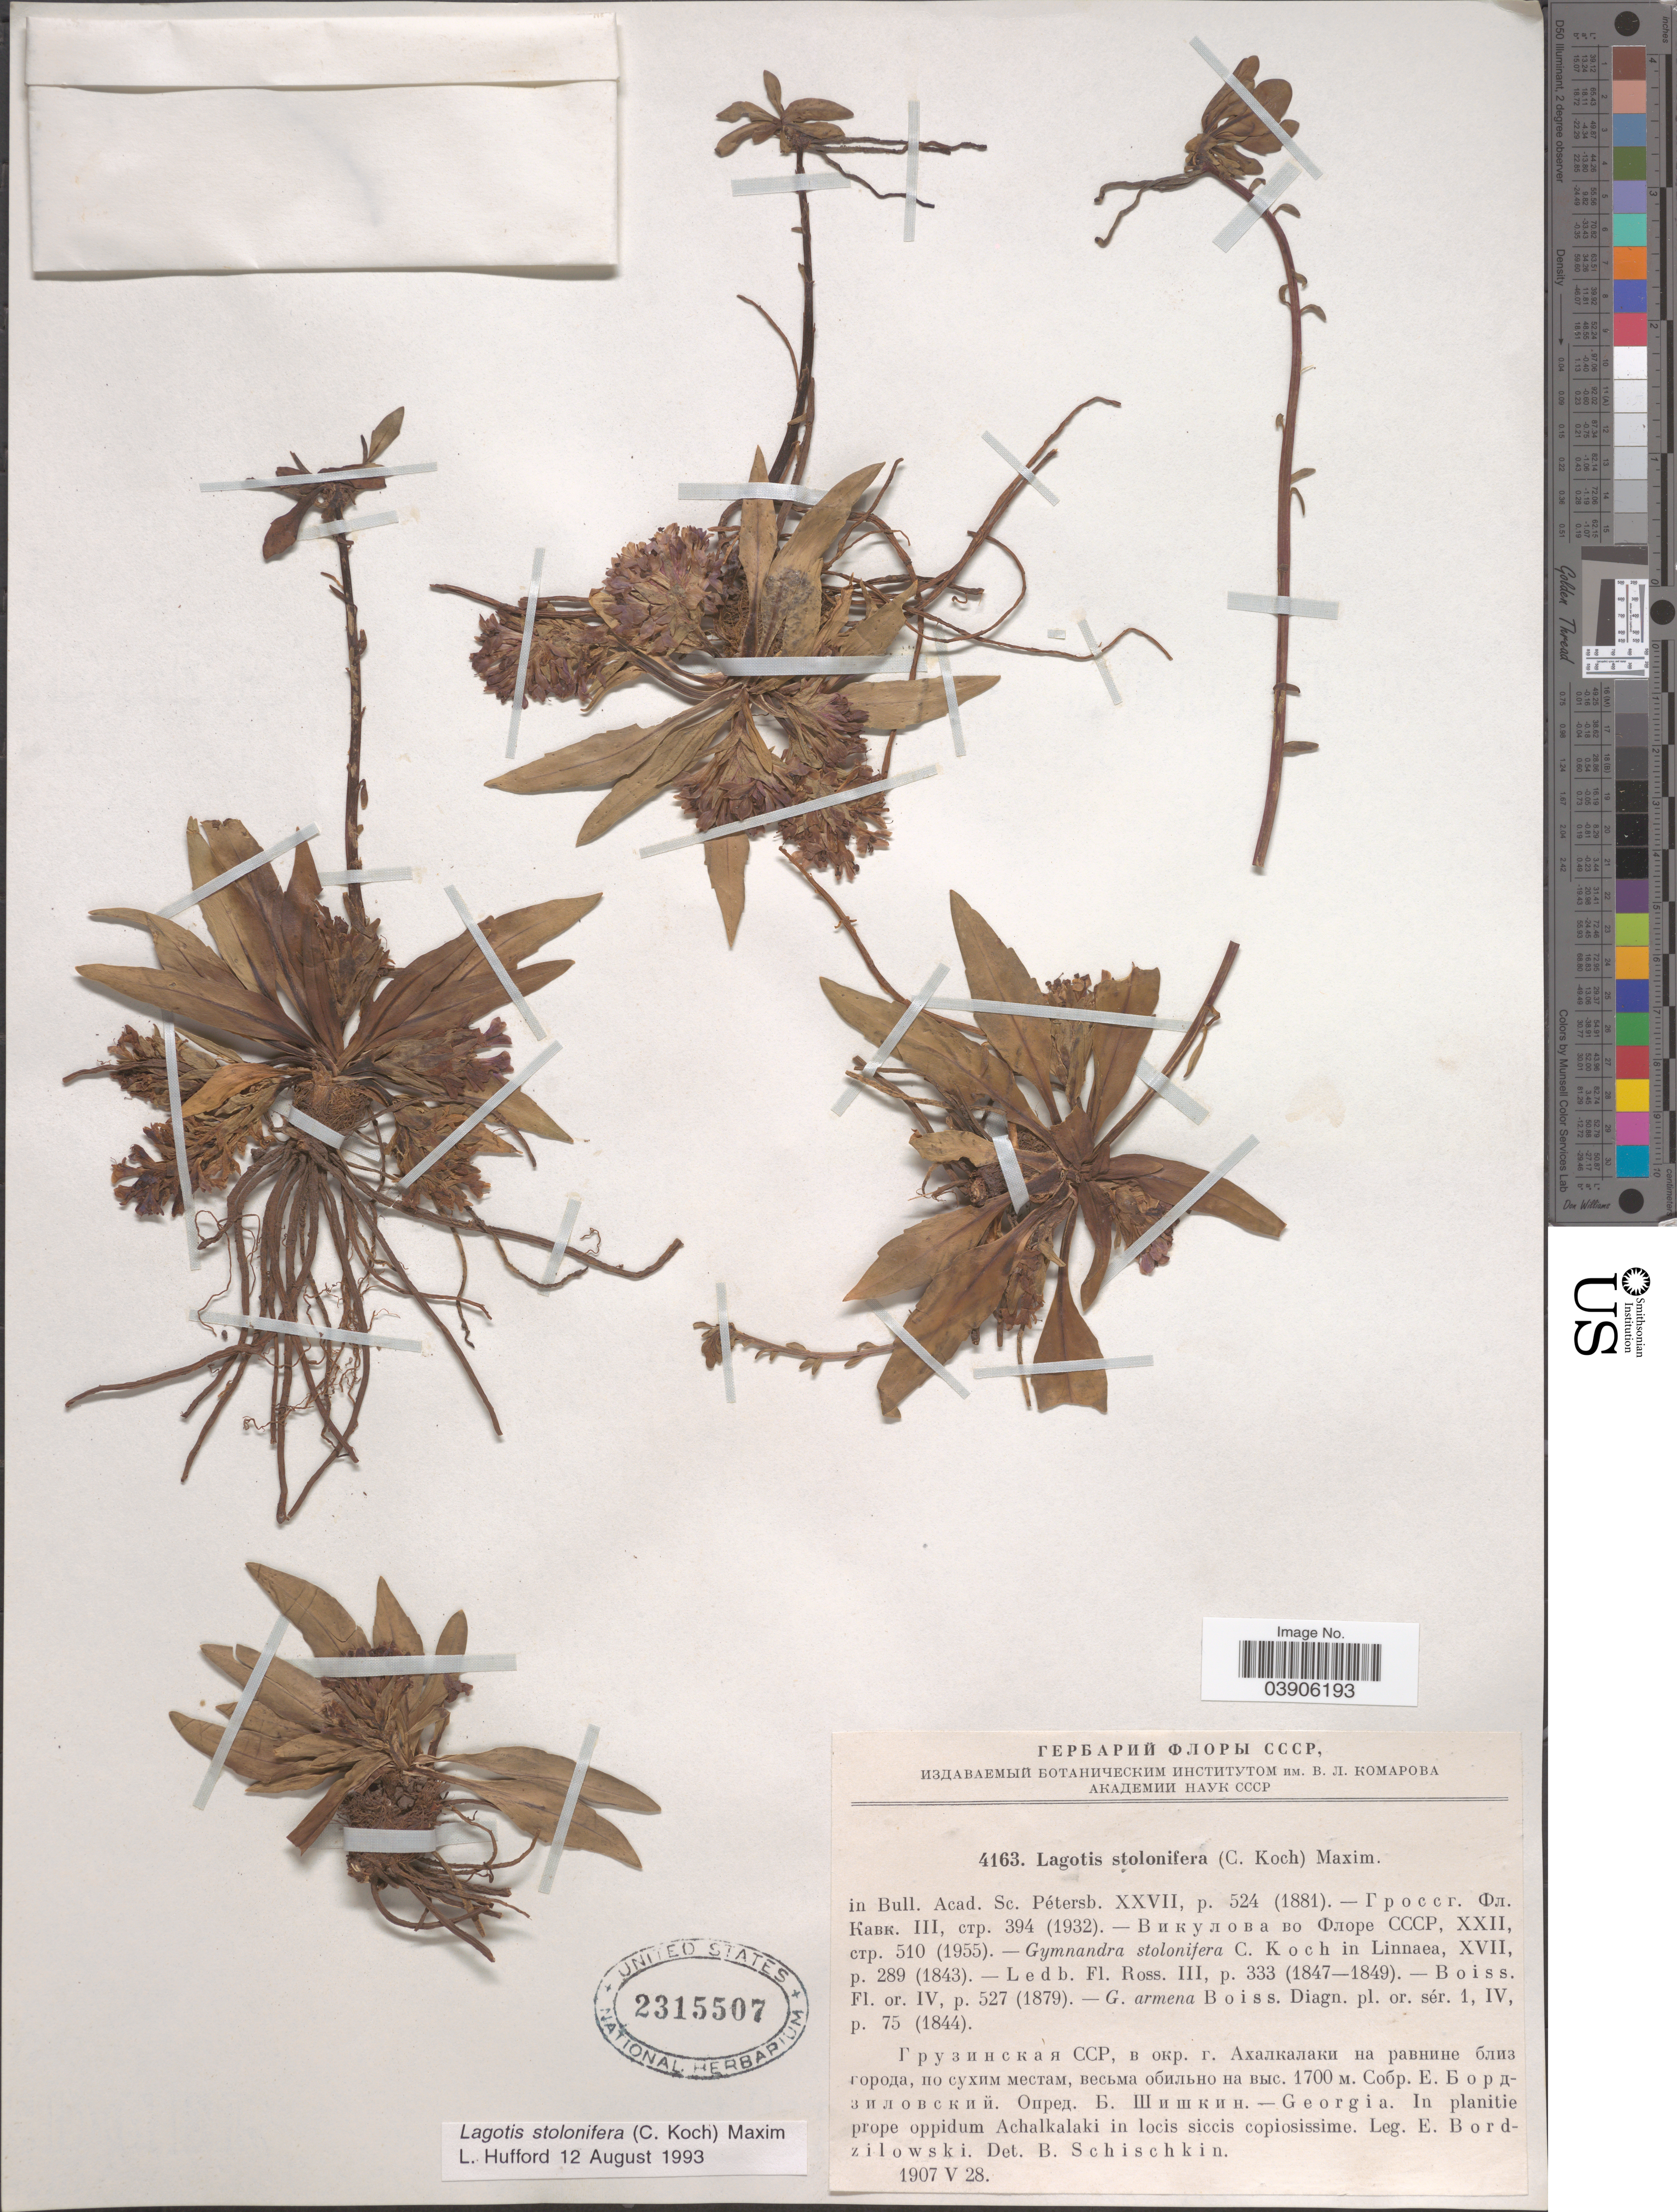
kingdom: Plantae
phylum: Tracheophyta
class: Magnoliopsida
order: Lamiales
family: Plantaginaceae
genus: Lagotis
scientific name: Lagotis stolonifera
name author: Maxim.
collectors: E. I. Bordzilowski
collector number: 4163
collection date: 1907-05-28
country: Georgia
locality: In planitie prope oppidum Achalkalaki in locis siccis copiosissime.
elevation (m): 1700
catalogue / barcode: US 2315507